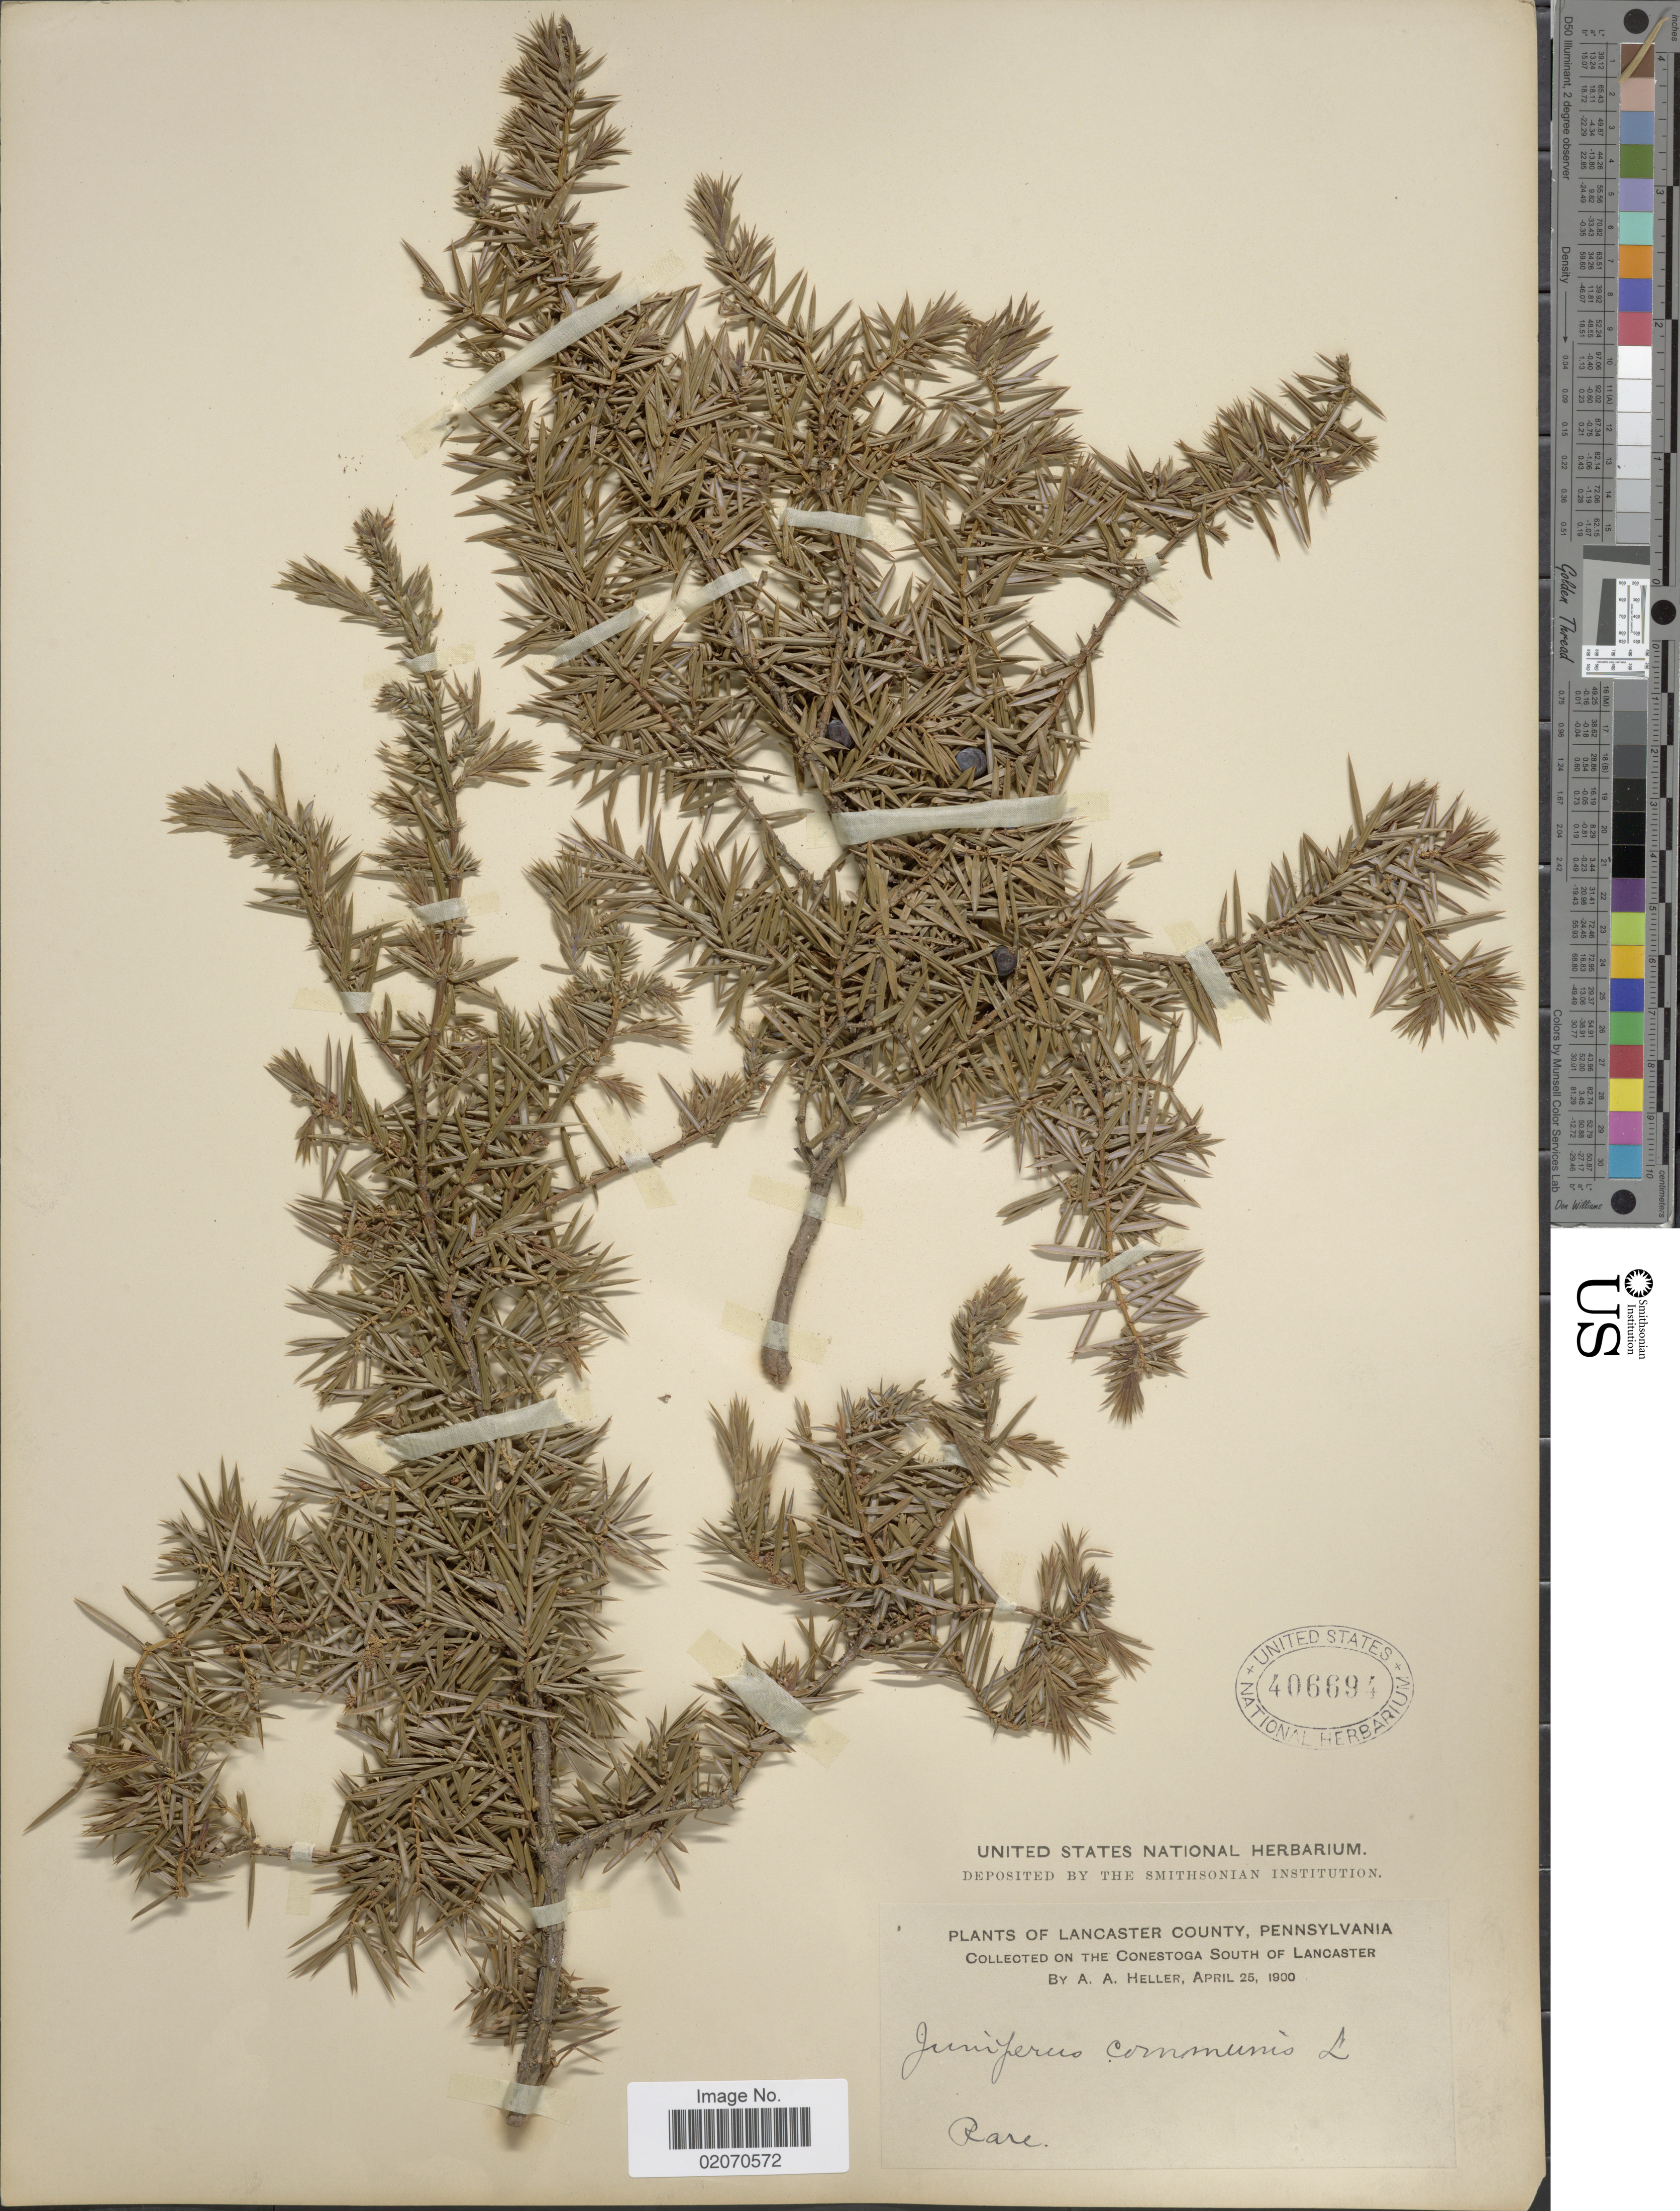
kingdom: Plantae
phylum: Tracheophyta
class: Pinopsida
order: Pinales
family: Cupressaceae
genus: Juniperus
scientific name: Juniperus communis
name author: L.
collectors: A. A. Heller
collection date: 1900-04-25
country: United States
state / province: Pennsylvania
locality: Lancaster County, On the Conestoga South of Lancaster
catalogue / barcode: US 406694